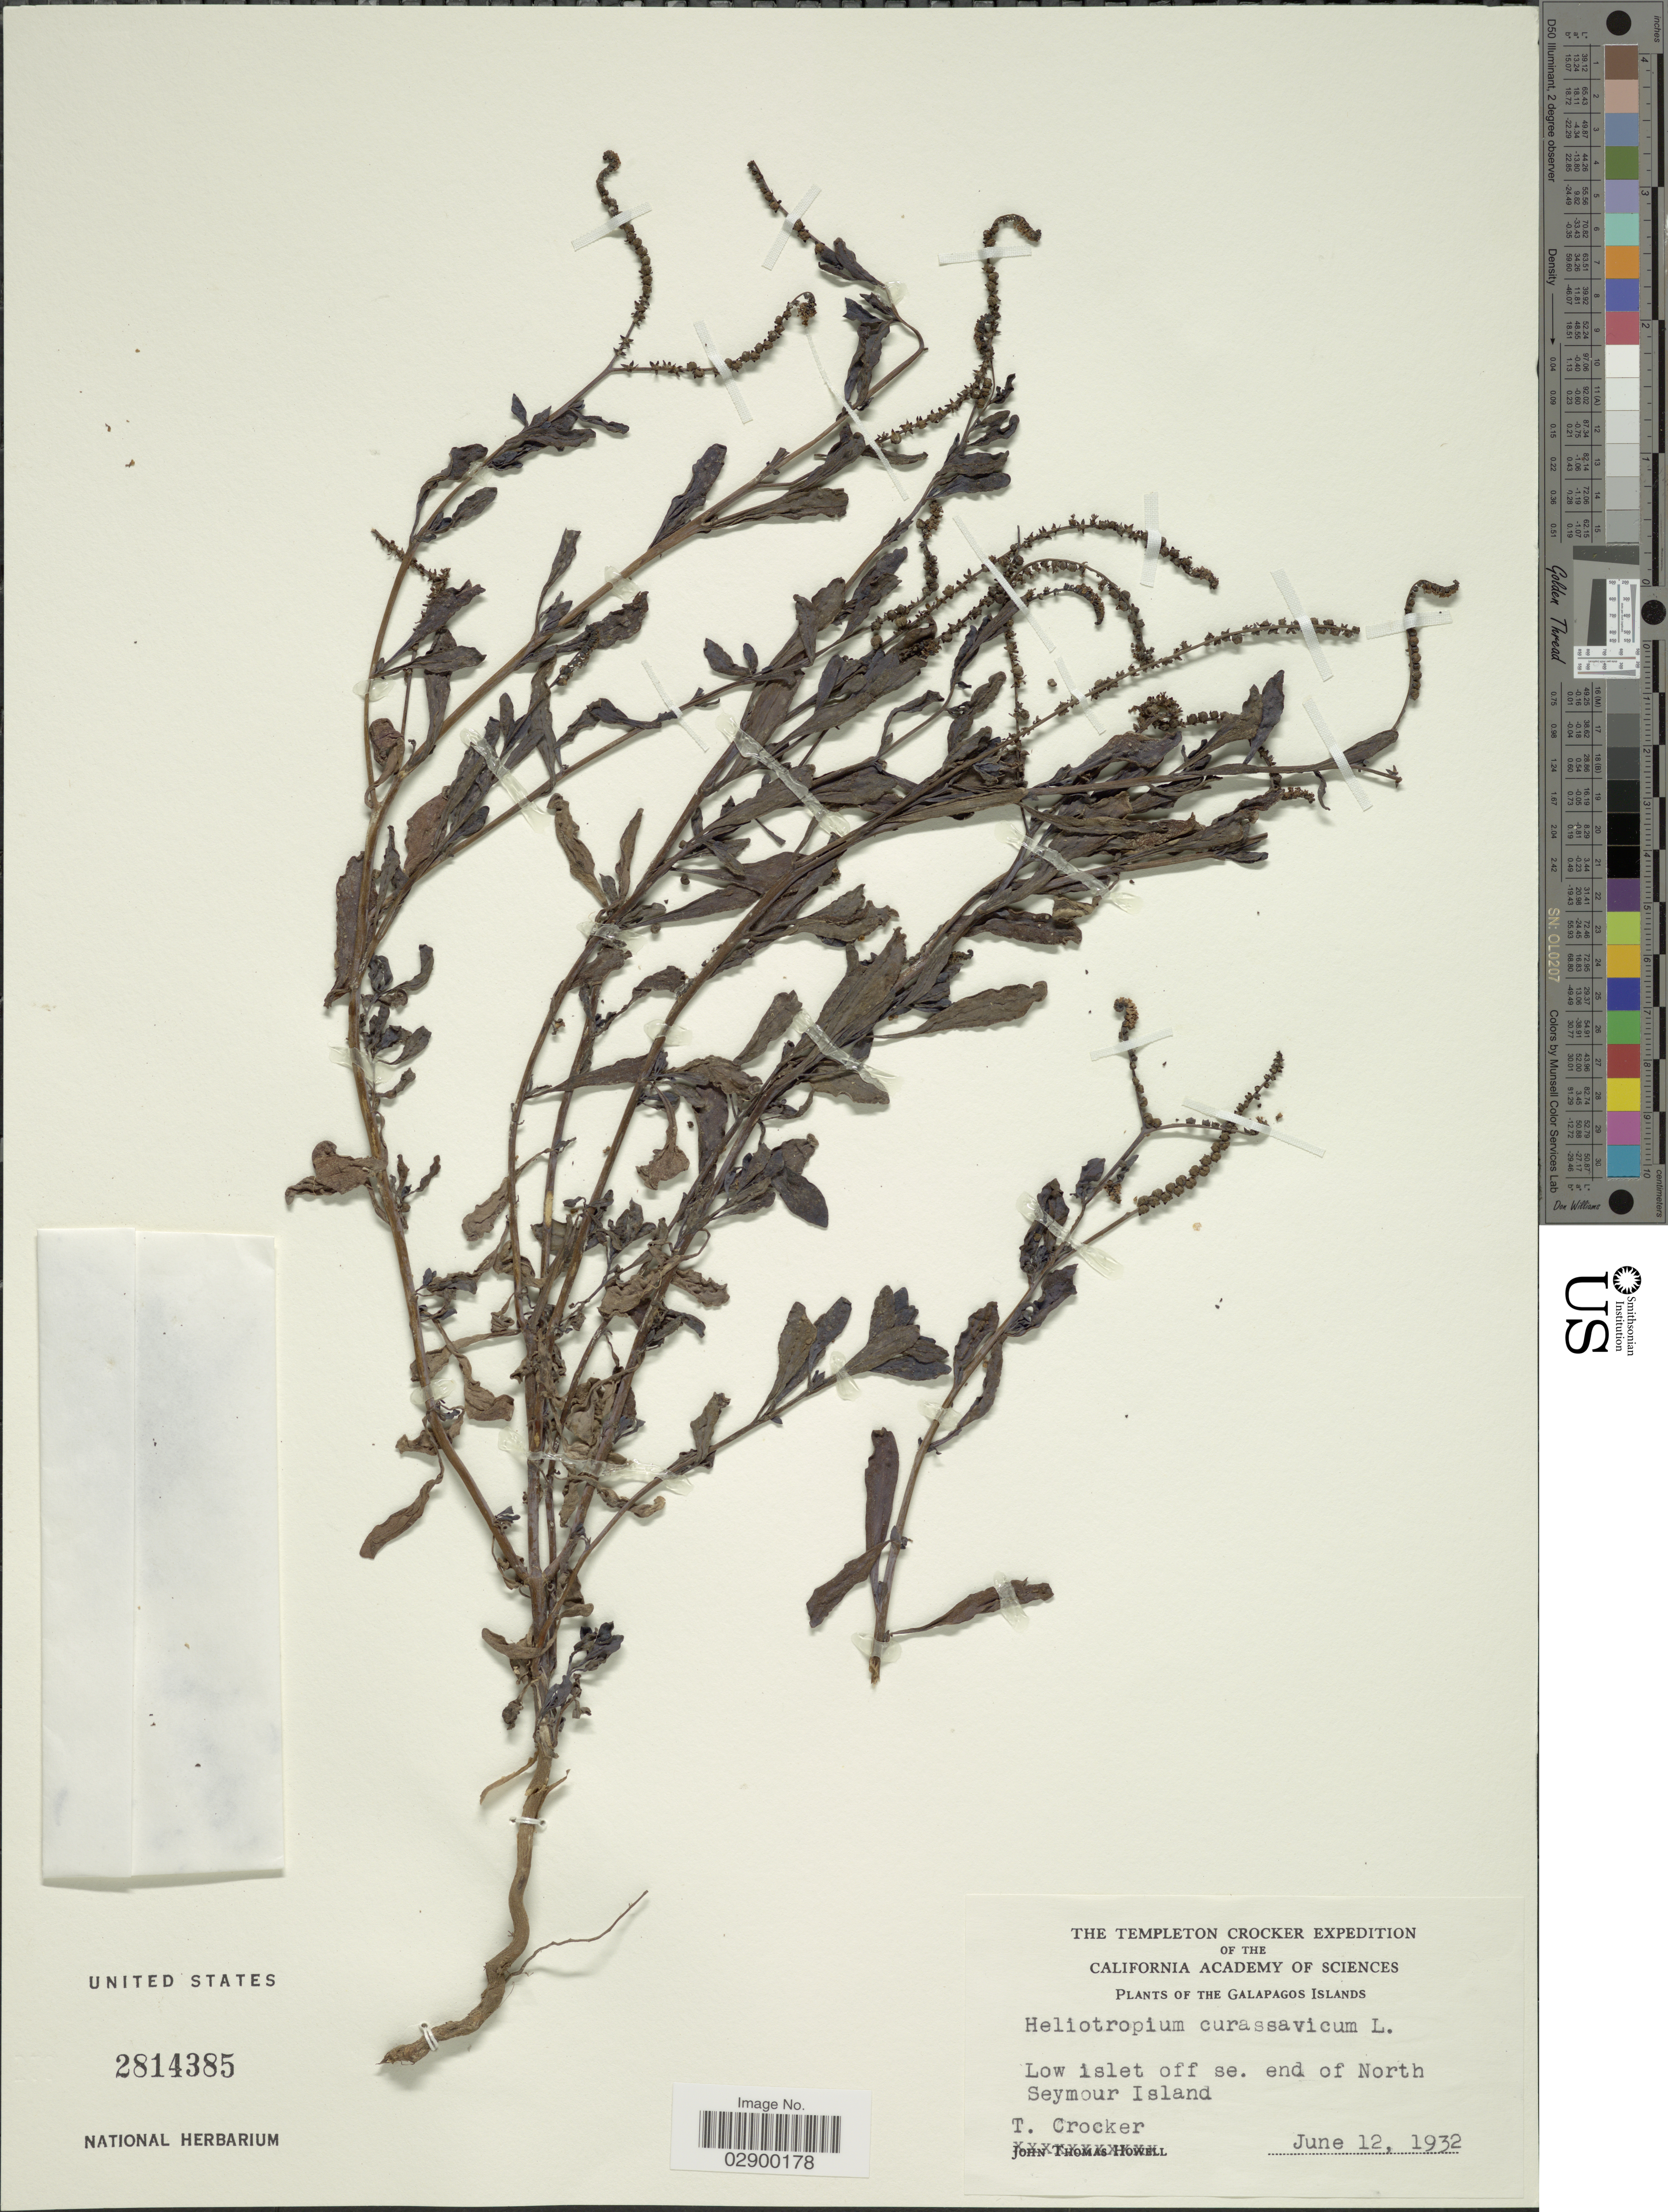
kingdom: Plantae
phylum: Tracheophyta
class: Magnoliopsida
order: Boraginales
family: Heliotropiaceae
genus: Heliotropium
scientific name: Heliotropium curassavicum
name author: L.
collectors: T. Crocker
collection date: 1932-06-12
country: Ecuador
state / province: Colón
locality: The Galapagos Islands, Low Islet off se. end of North Seymour Island.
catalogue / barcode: US 2814385